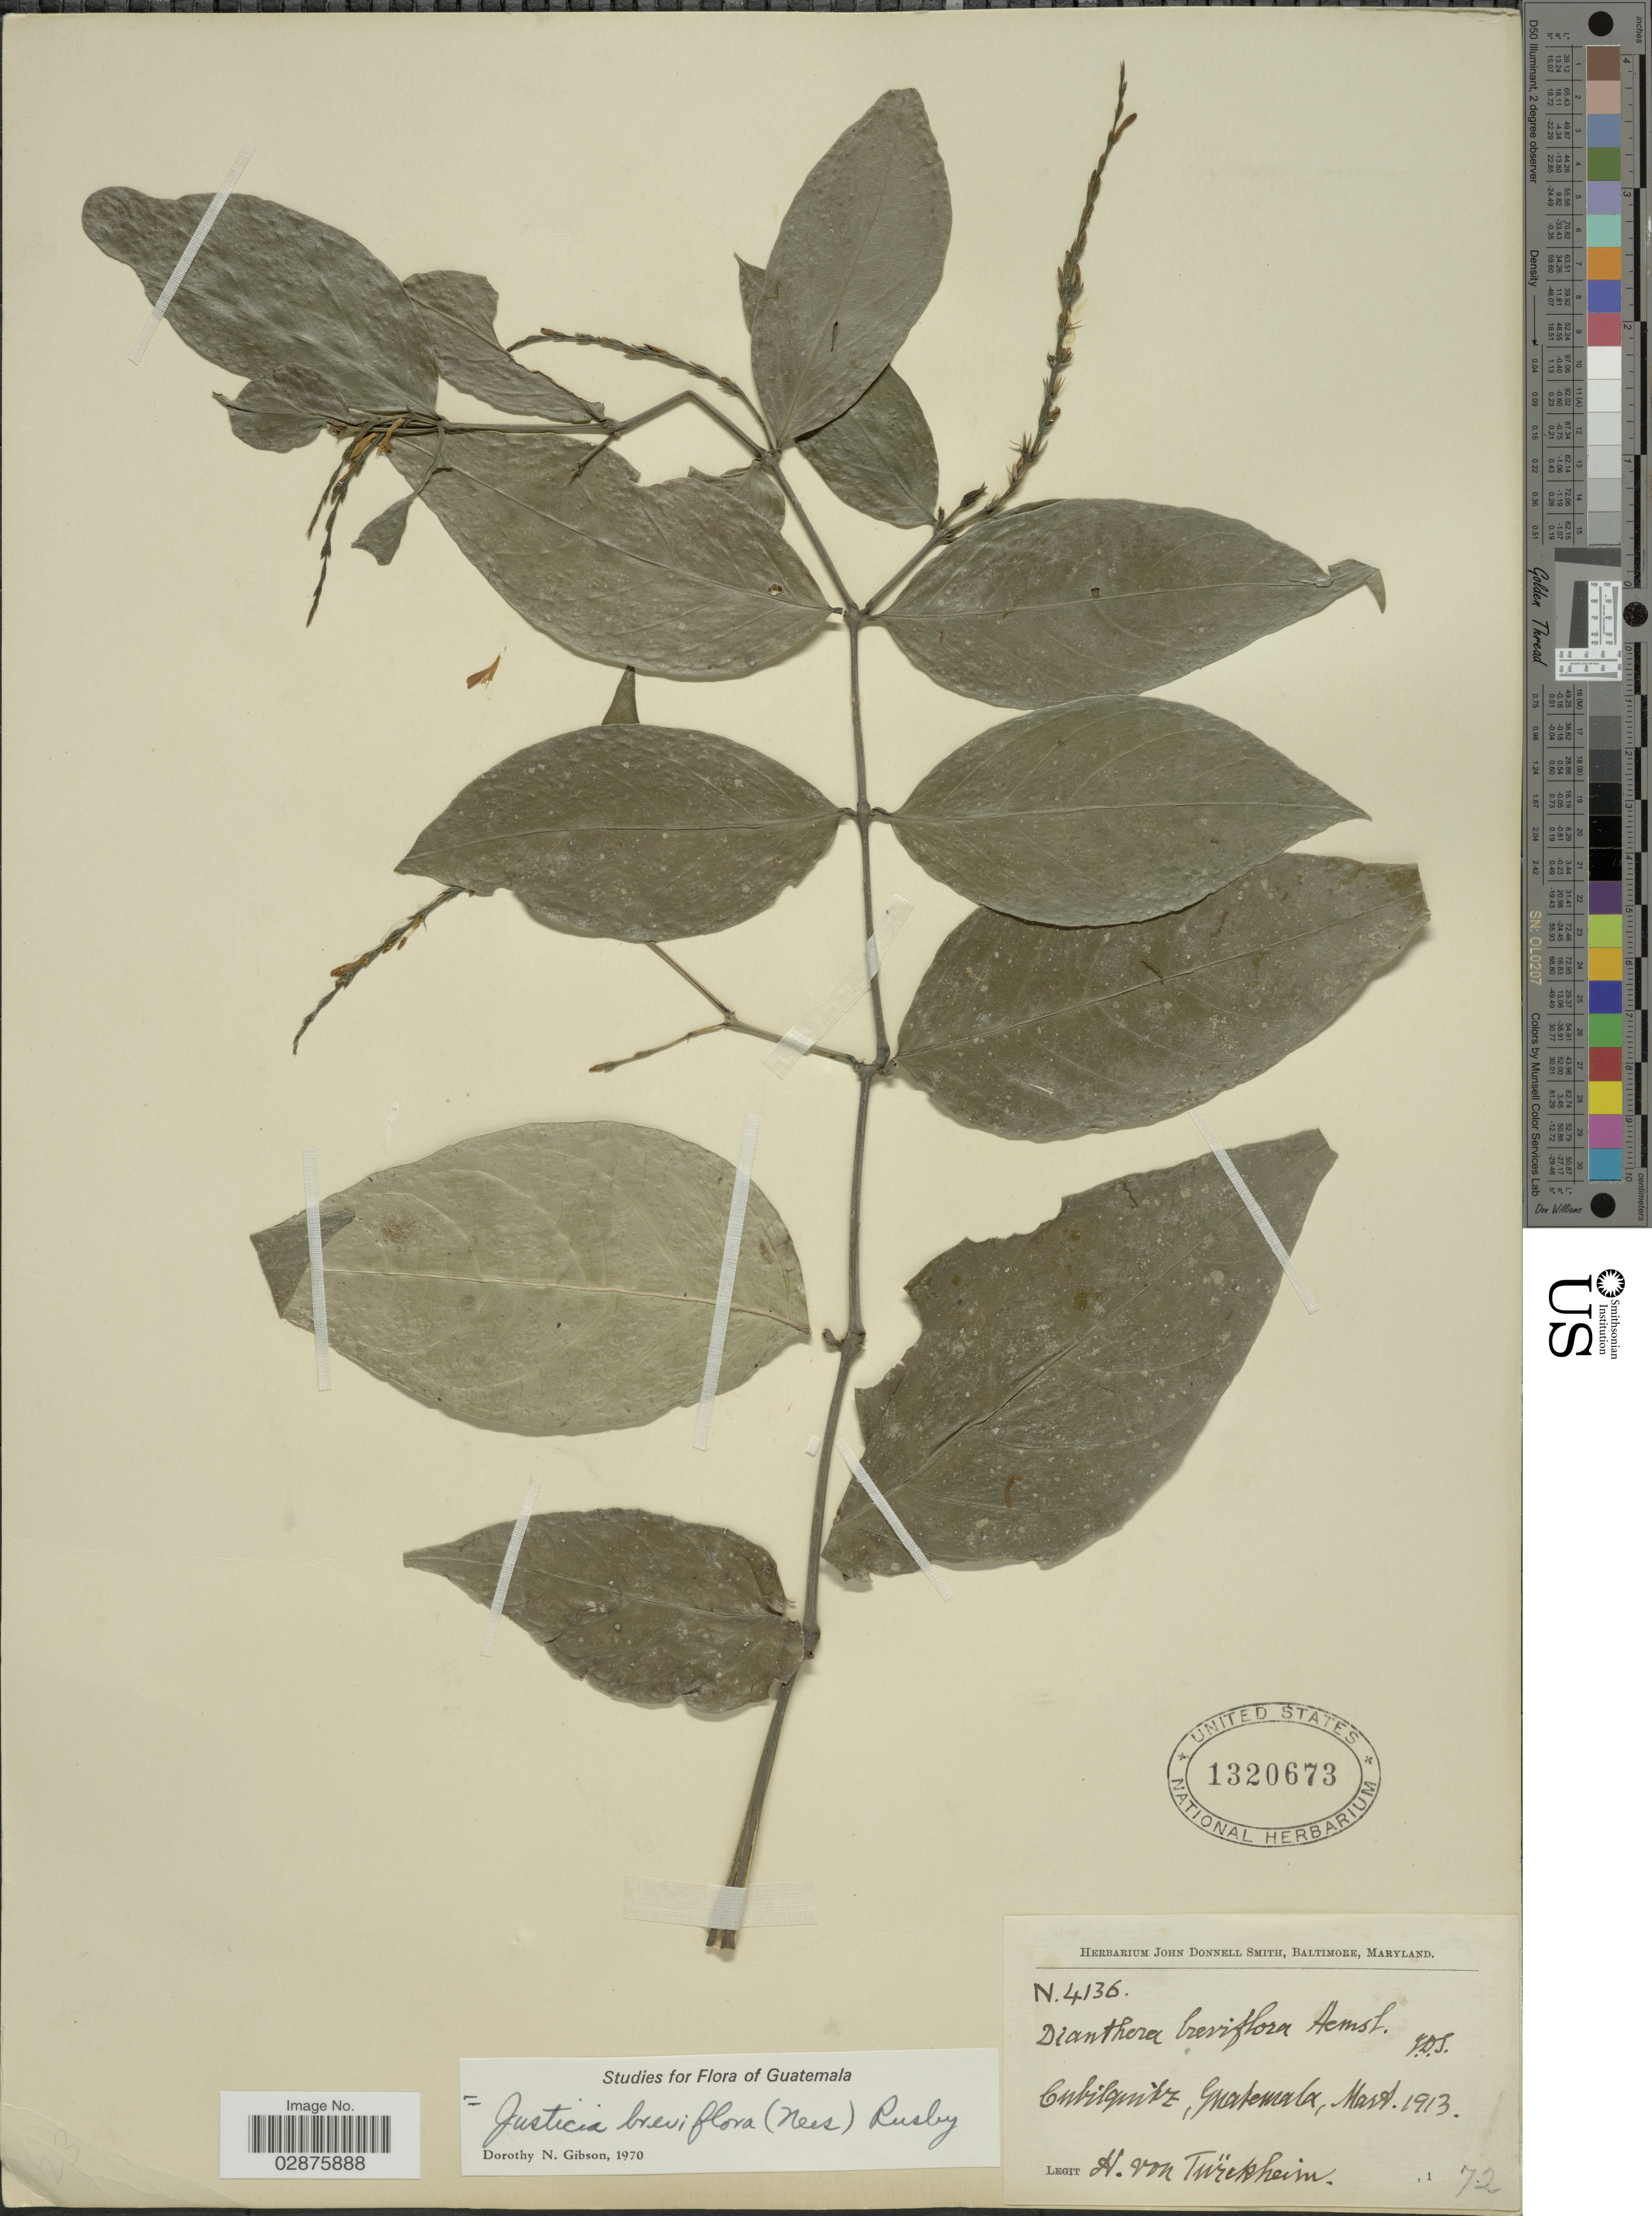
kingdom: Plantae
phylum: Tracheophyta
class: Magnoliopsida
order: Lamiales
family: Acanthaceae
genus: Justicia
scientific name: Justicia breviflora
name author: (Nees) Rusby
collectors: H. von Türckheim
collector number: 4136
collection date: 1913-03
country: Guatemala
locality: Cubilquitz.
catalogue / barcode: US 1320673